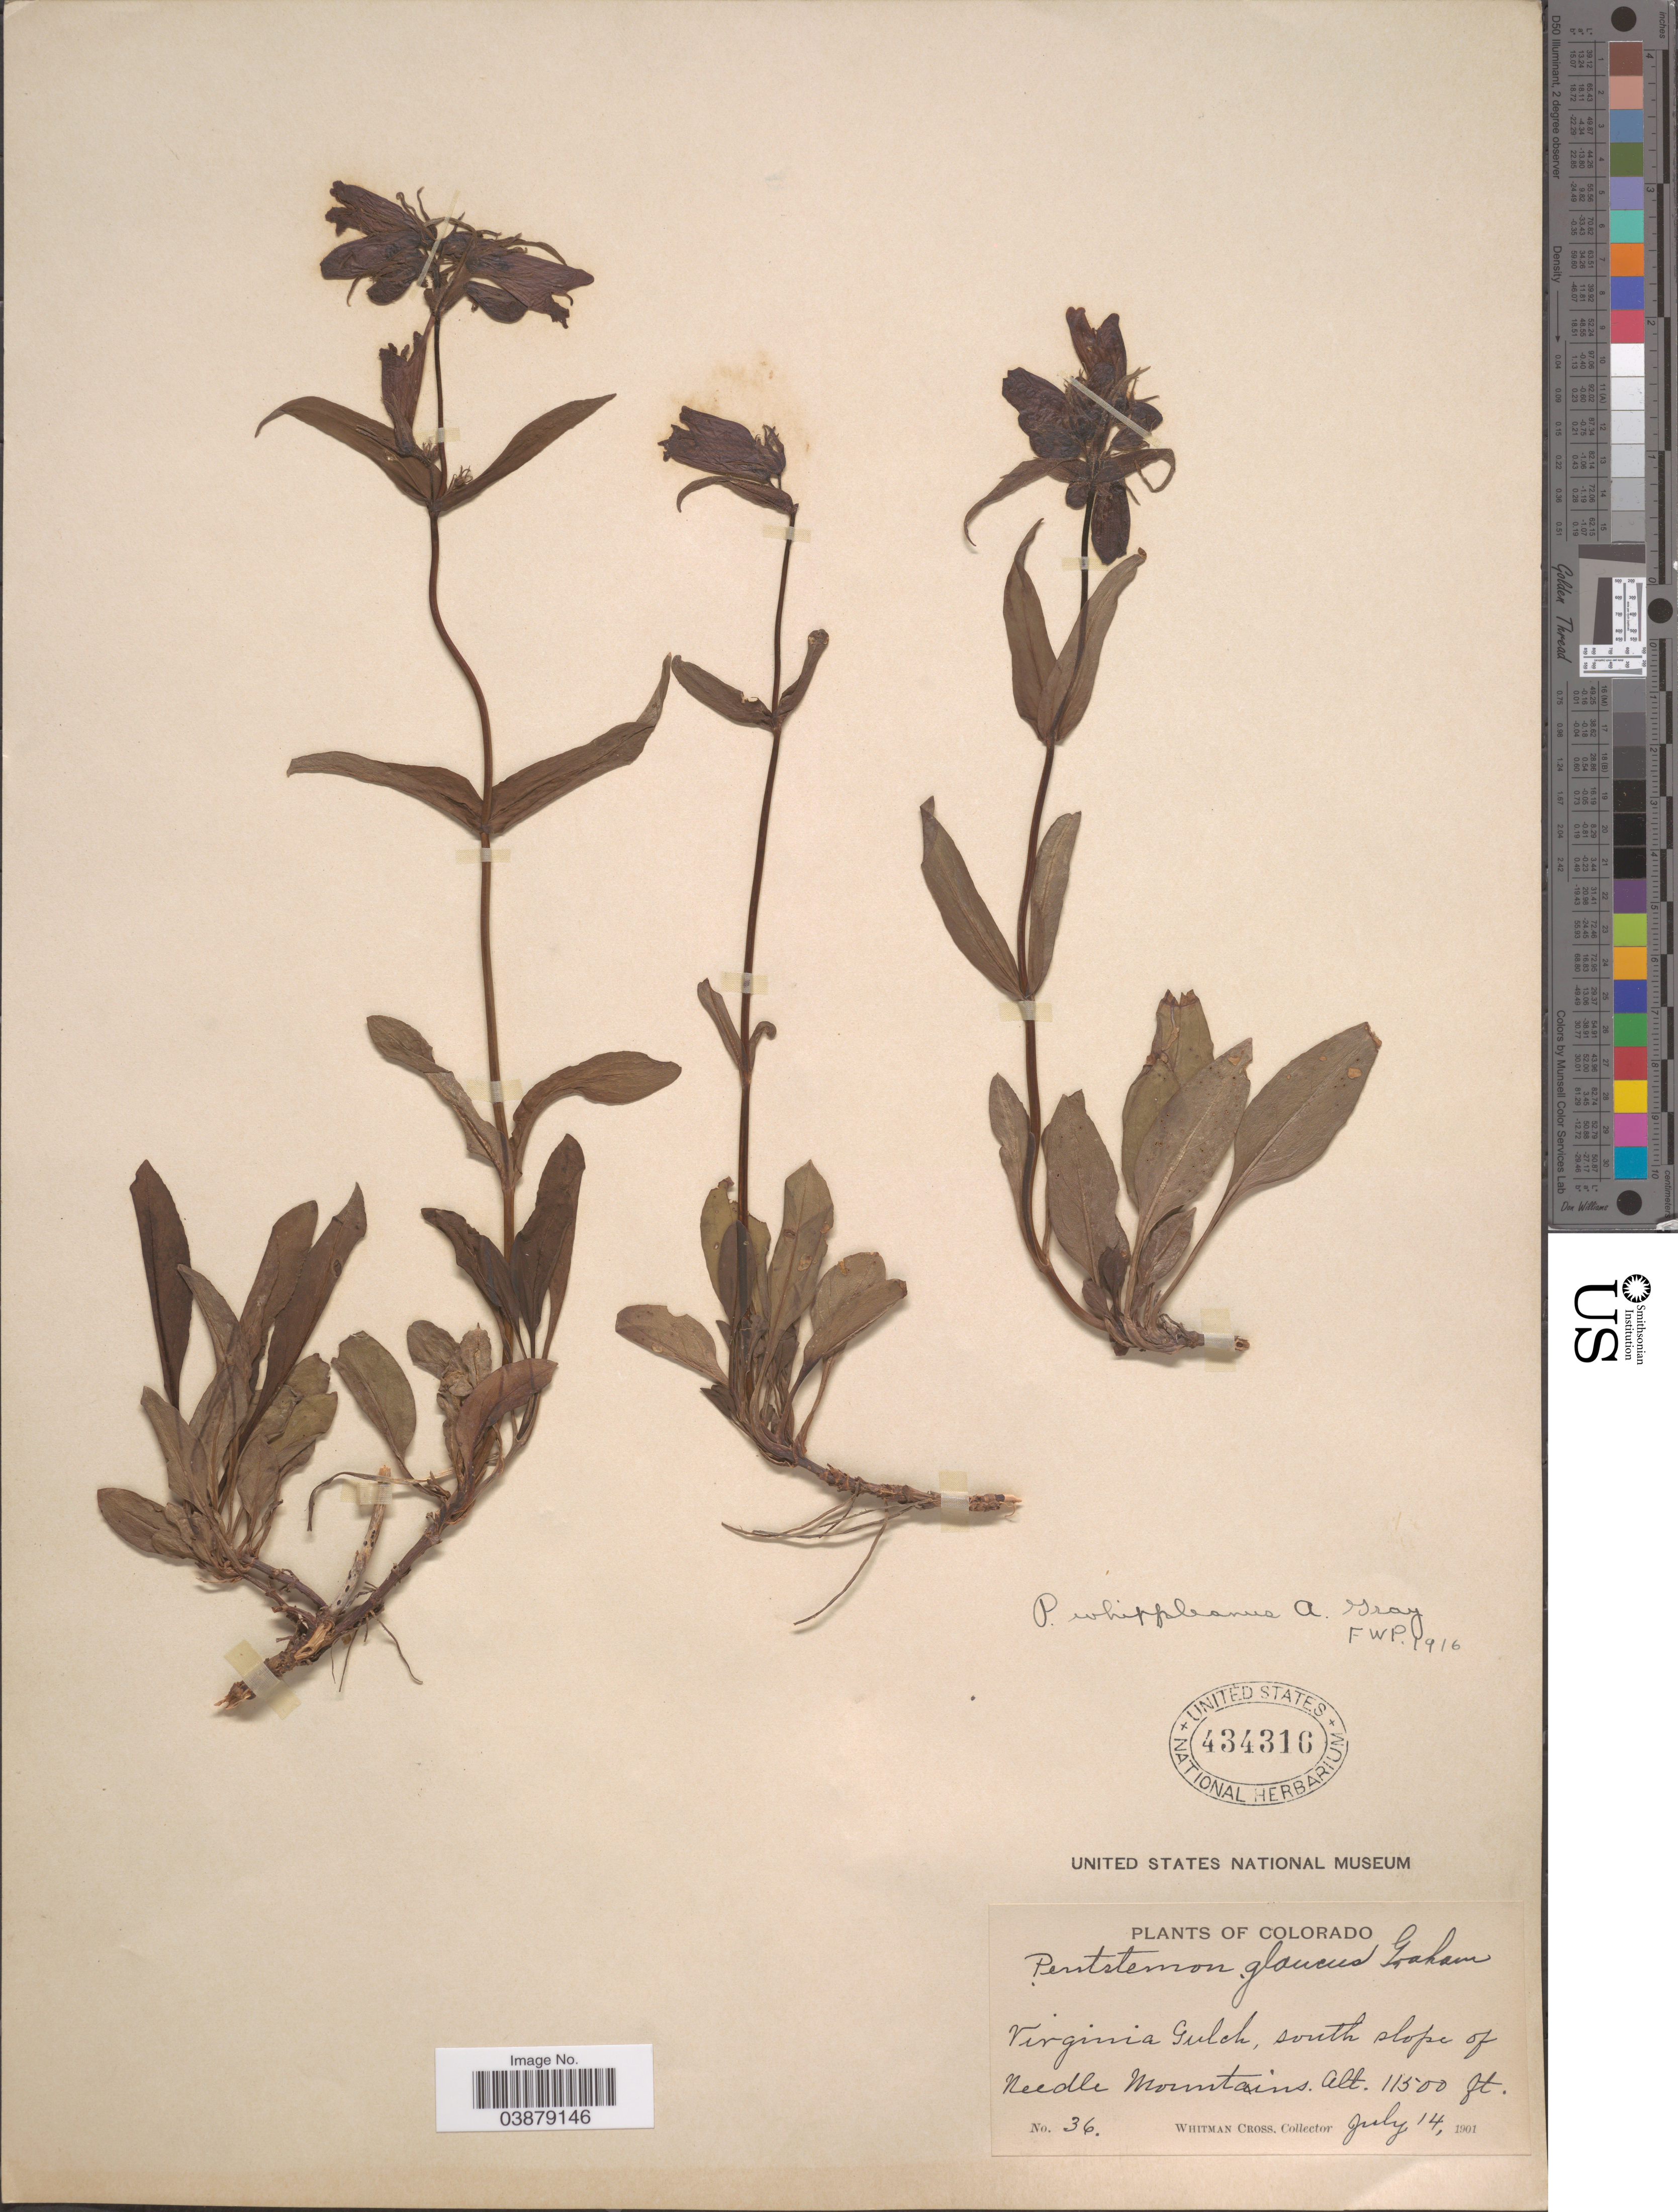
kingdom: Plantae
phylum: Tracheophyta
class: Magnoliopsida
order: Lamiales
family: Plantaginaceae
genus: Penstemon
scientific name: Penstemon whippleanus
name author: A. Gray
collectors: W. Cross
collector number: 36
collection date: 1901-07-14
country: United States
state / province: Colorado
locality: Virginia Gulch, south slope of Needle Mountains.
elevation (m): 3505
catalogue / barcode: US 434316